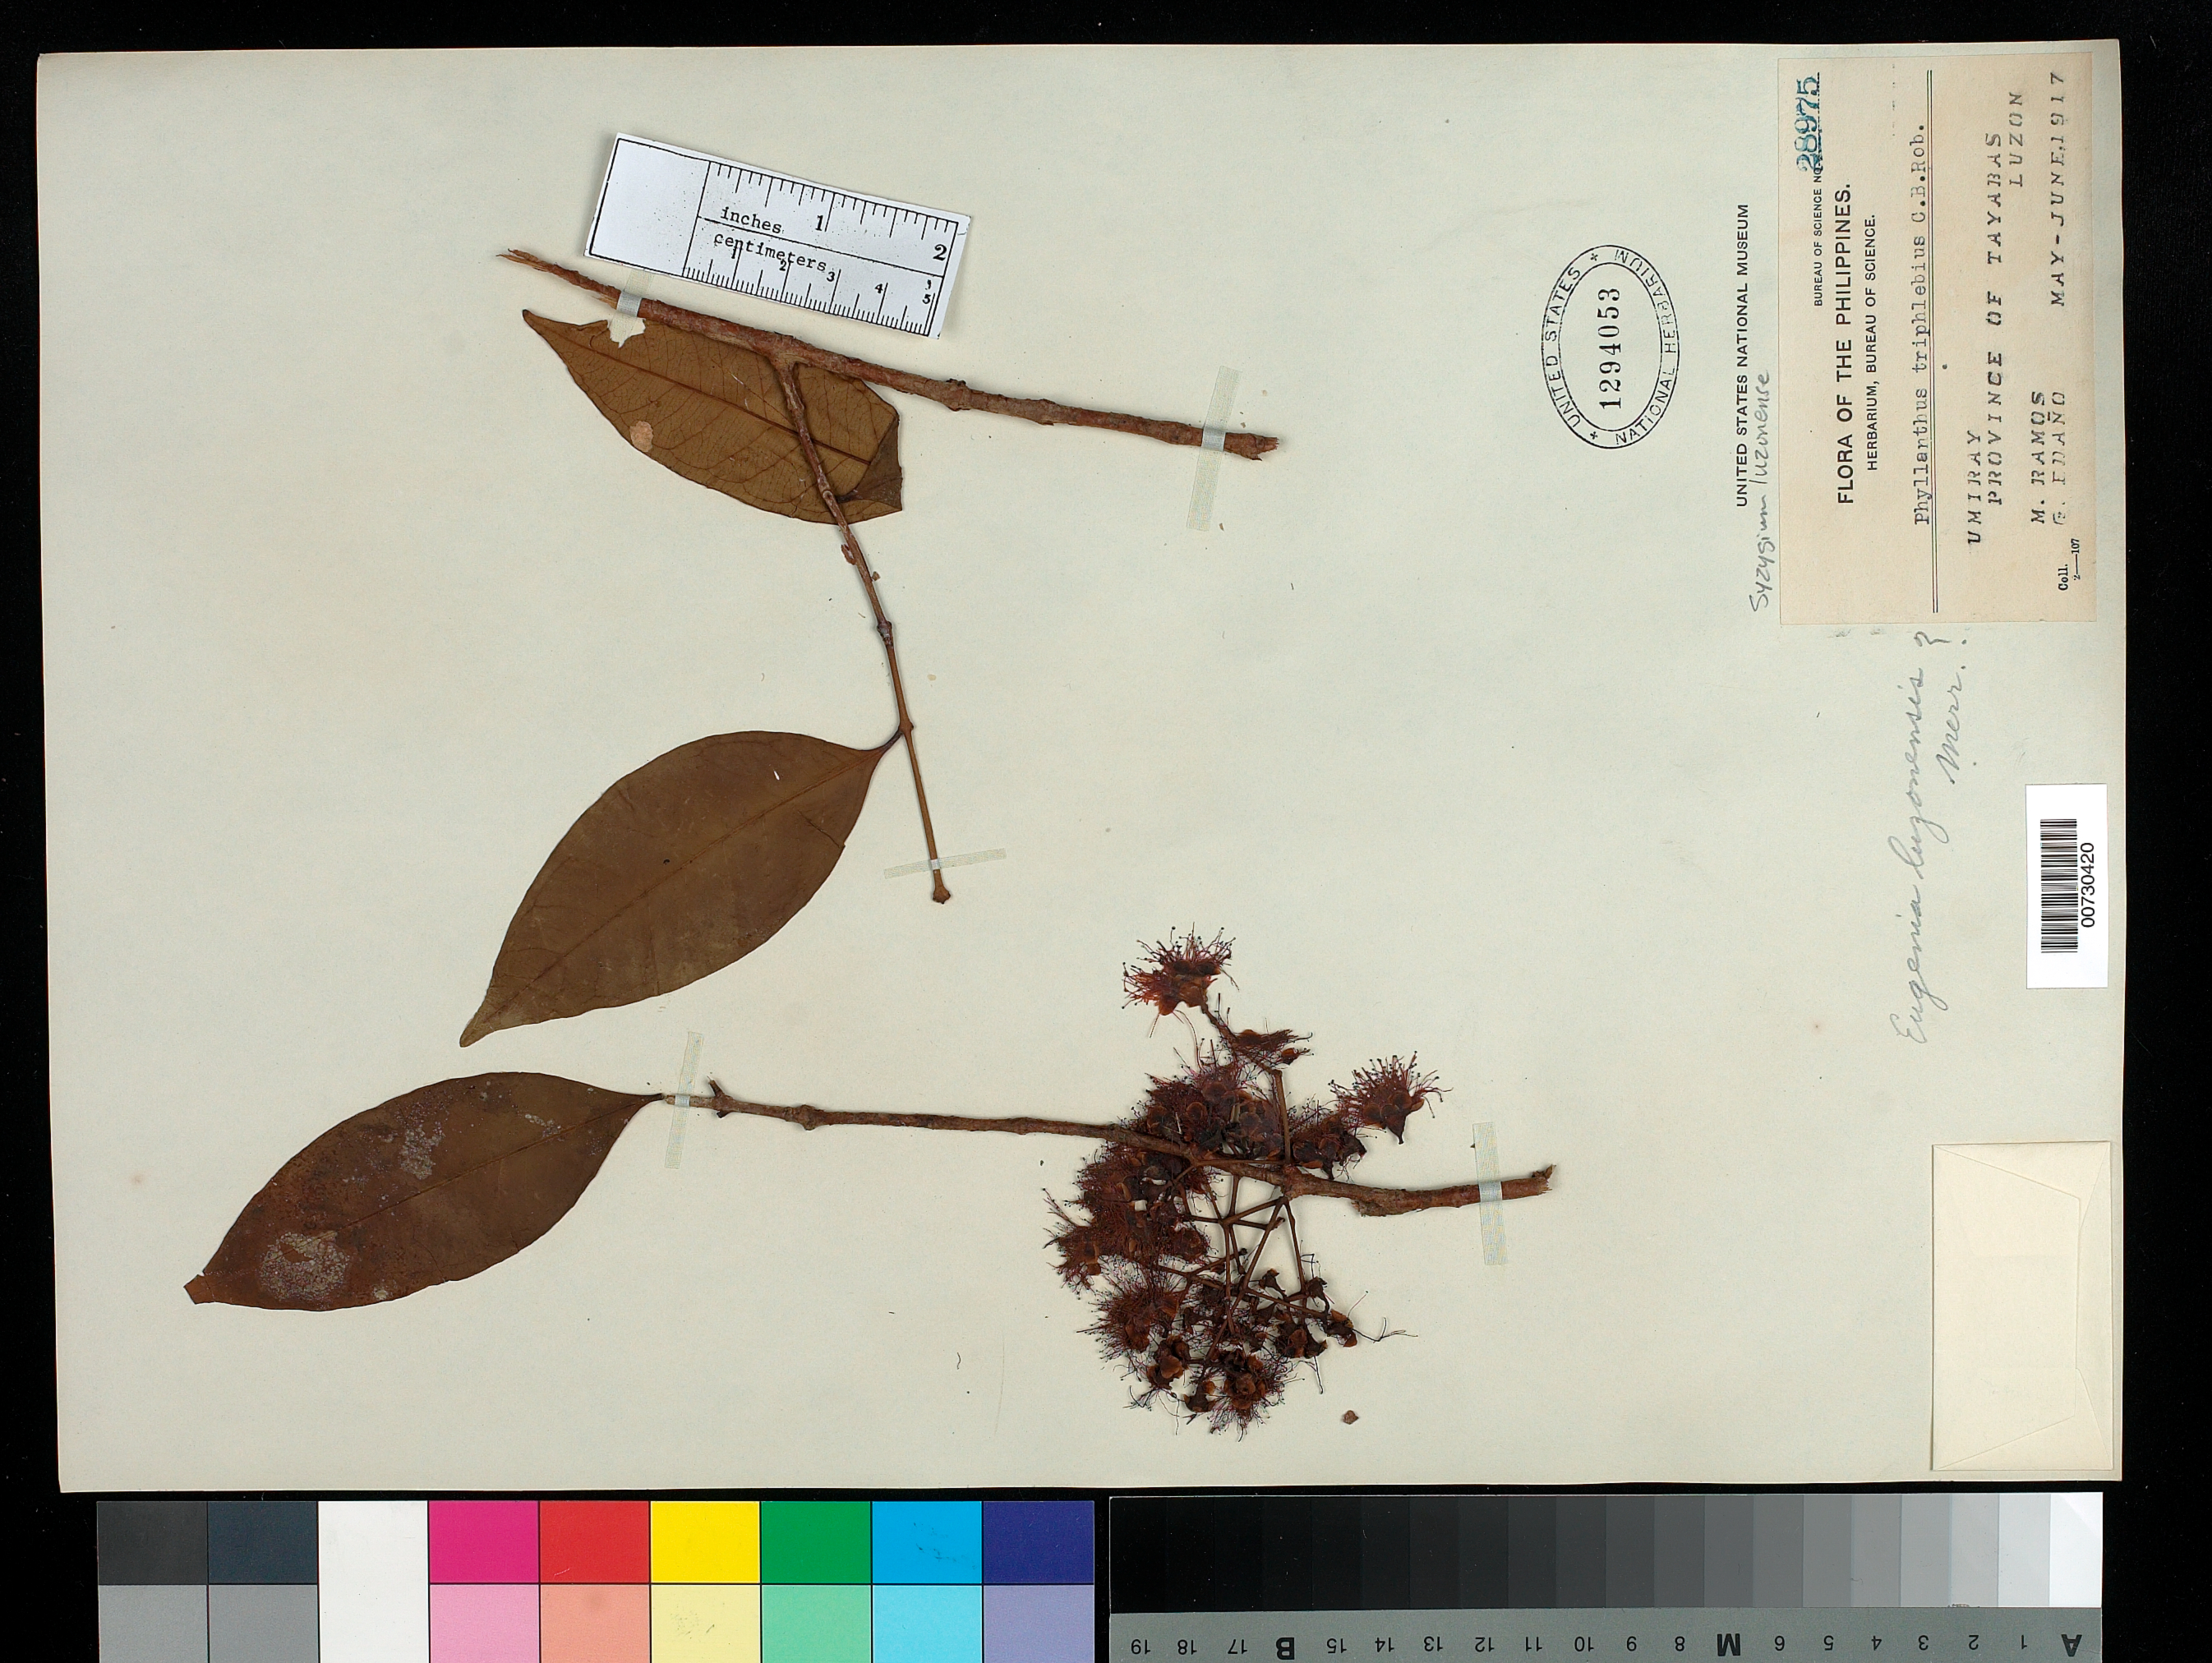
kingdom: Plantae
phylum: Tracheophyta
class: Magnoliopsida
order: Myrtales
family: Myrtaceae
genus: Syzygium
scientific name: Syzygium luzonense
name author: (Merr.) Merr.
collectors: M. Ramos & G. Edaño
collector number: Bur. Sci. 28975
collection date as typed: May 1917 to -- Jun 1917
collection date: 1917-05/1917-06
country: Philippines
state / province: Calabarzon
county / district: Quezon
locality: Umiray. Tayabas.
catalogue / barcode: US 1294053